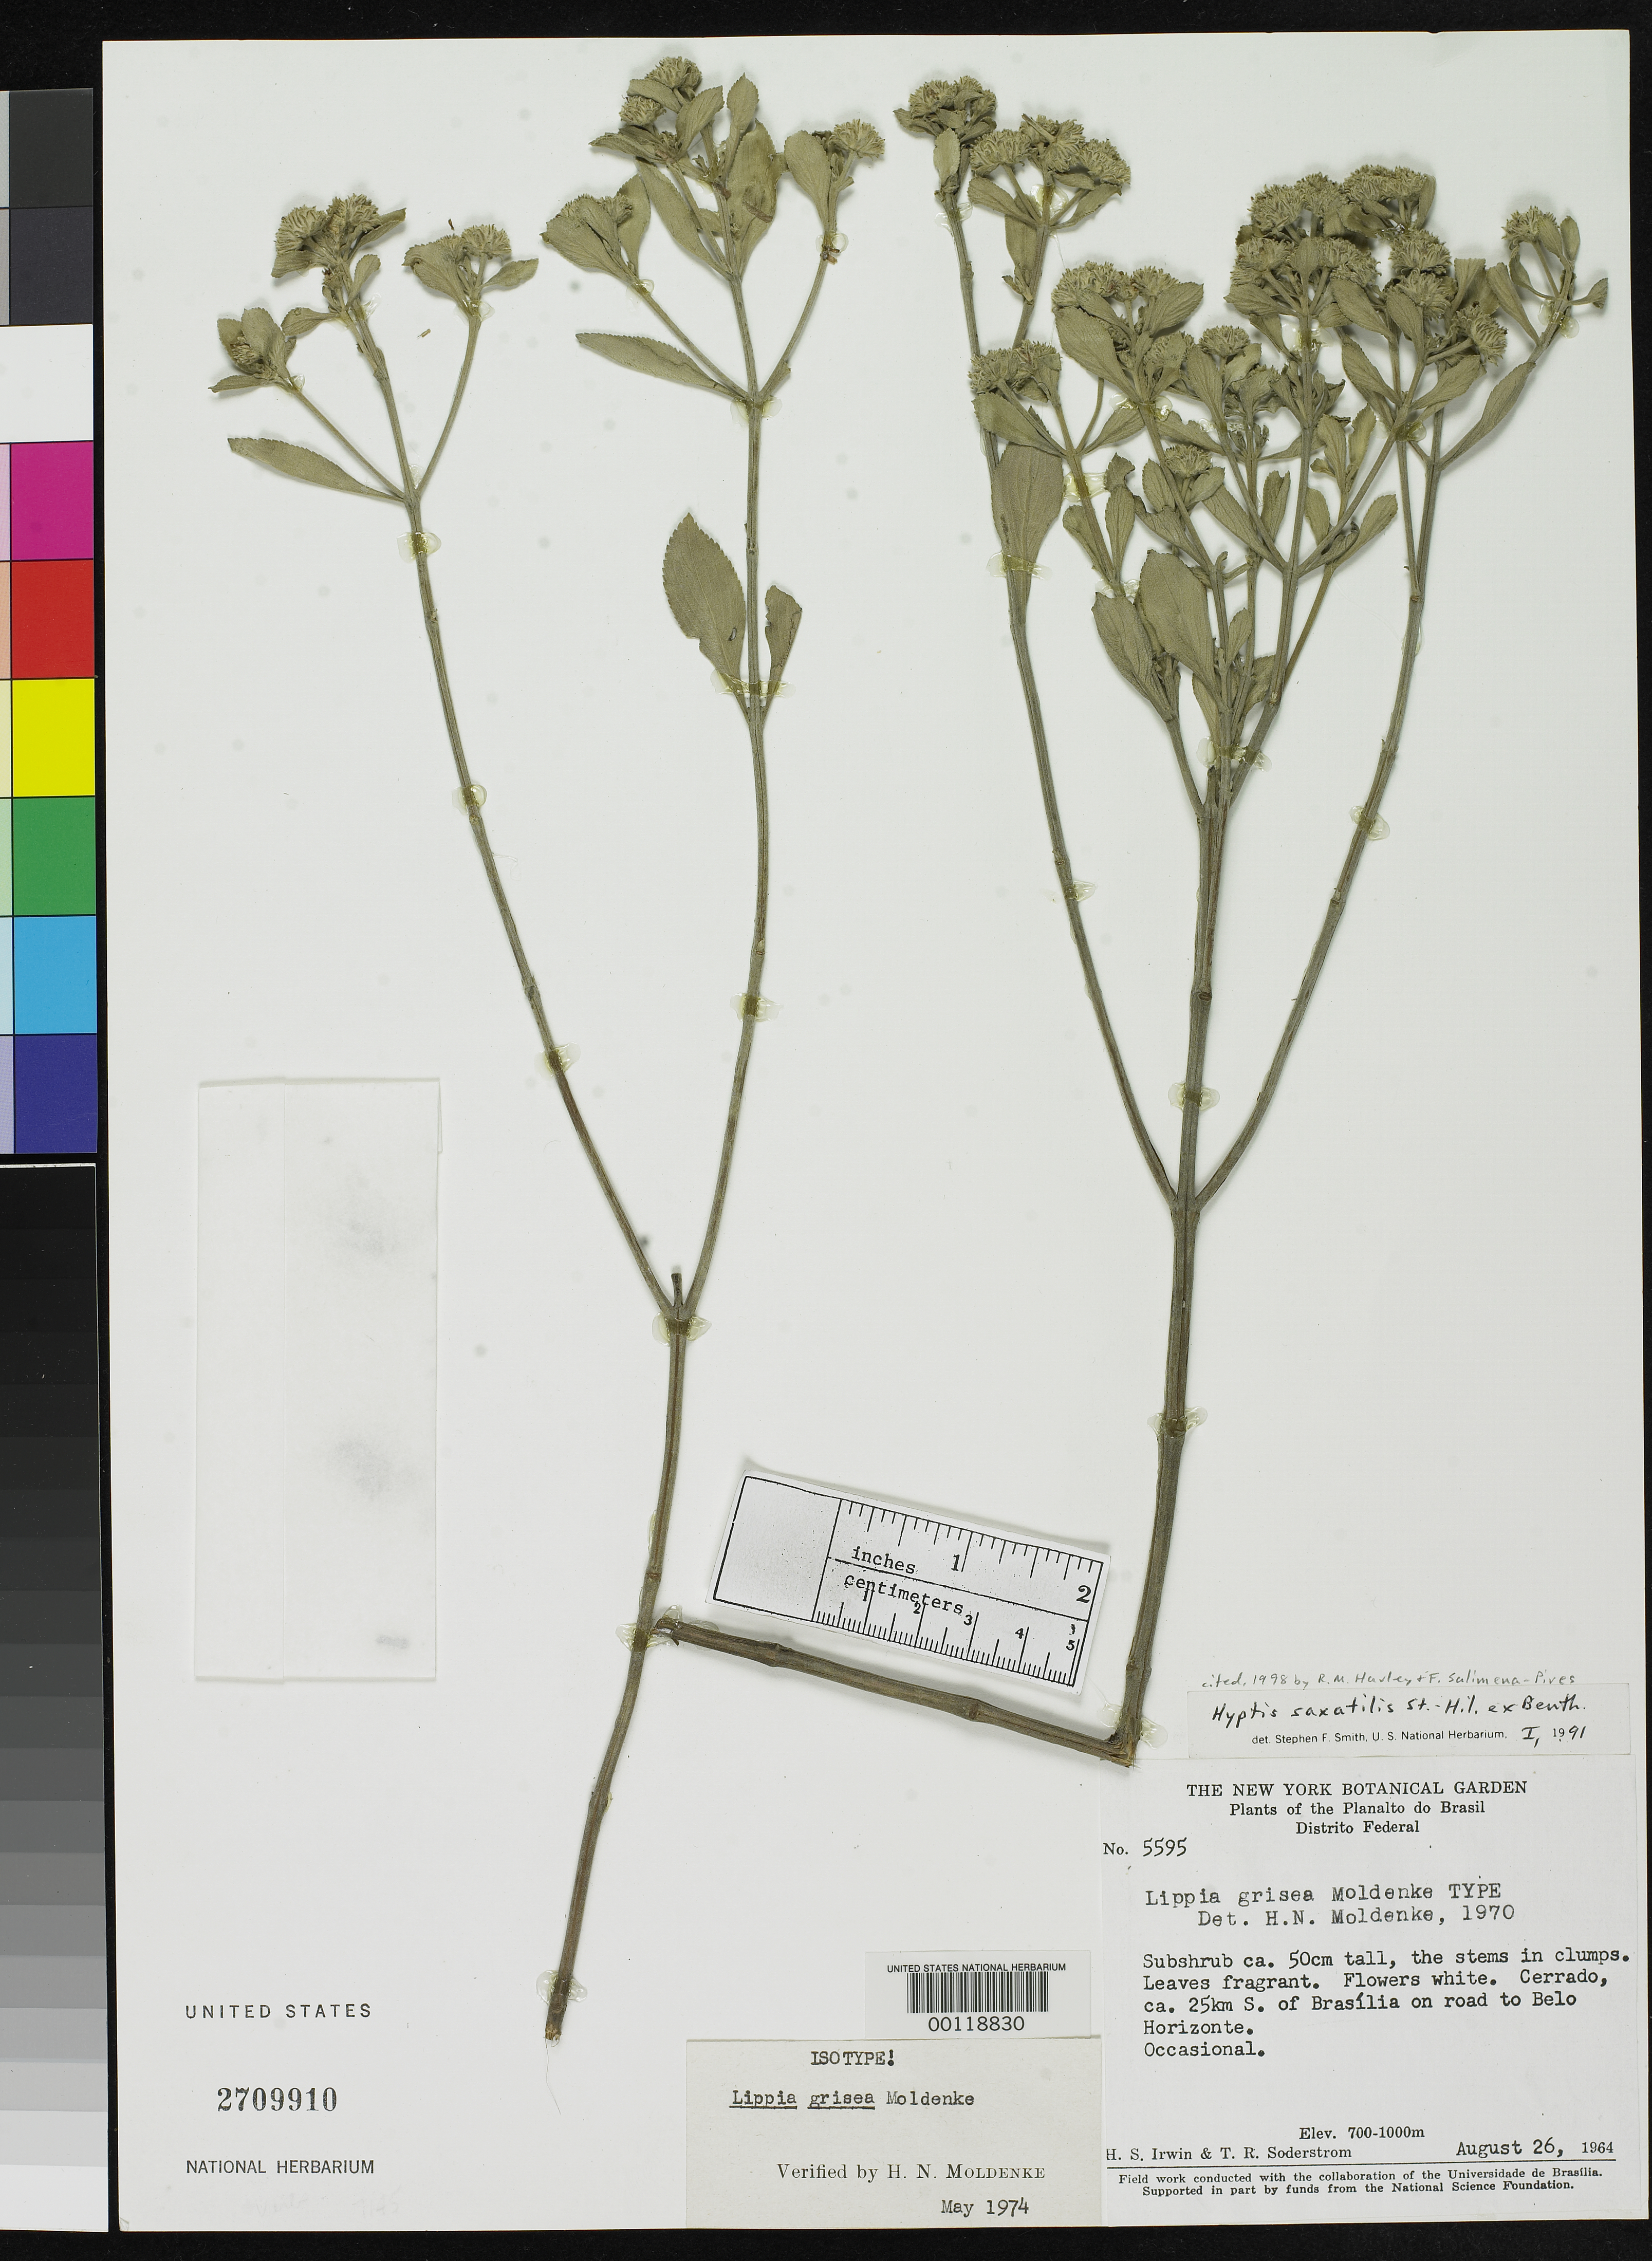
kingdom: Plantae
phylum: Tracheophyta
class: Magnoliopsida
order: Lamiales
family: Verbenaceae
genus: Lippia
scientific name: Lippia grisea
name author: Moldenke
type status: Isotype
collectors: H. Irwin & T. R. Soderstrom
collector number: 5595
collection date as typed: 26 Aug 1964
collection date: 1964-08-26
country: Brazil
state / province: Distrito Federal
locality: Cerrado, between Brasilia and Belo Horizonte.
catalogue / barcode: US 2709910